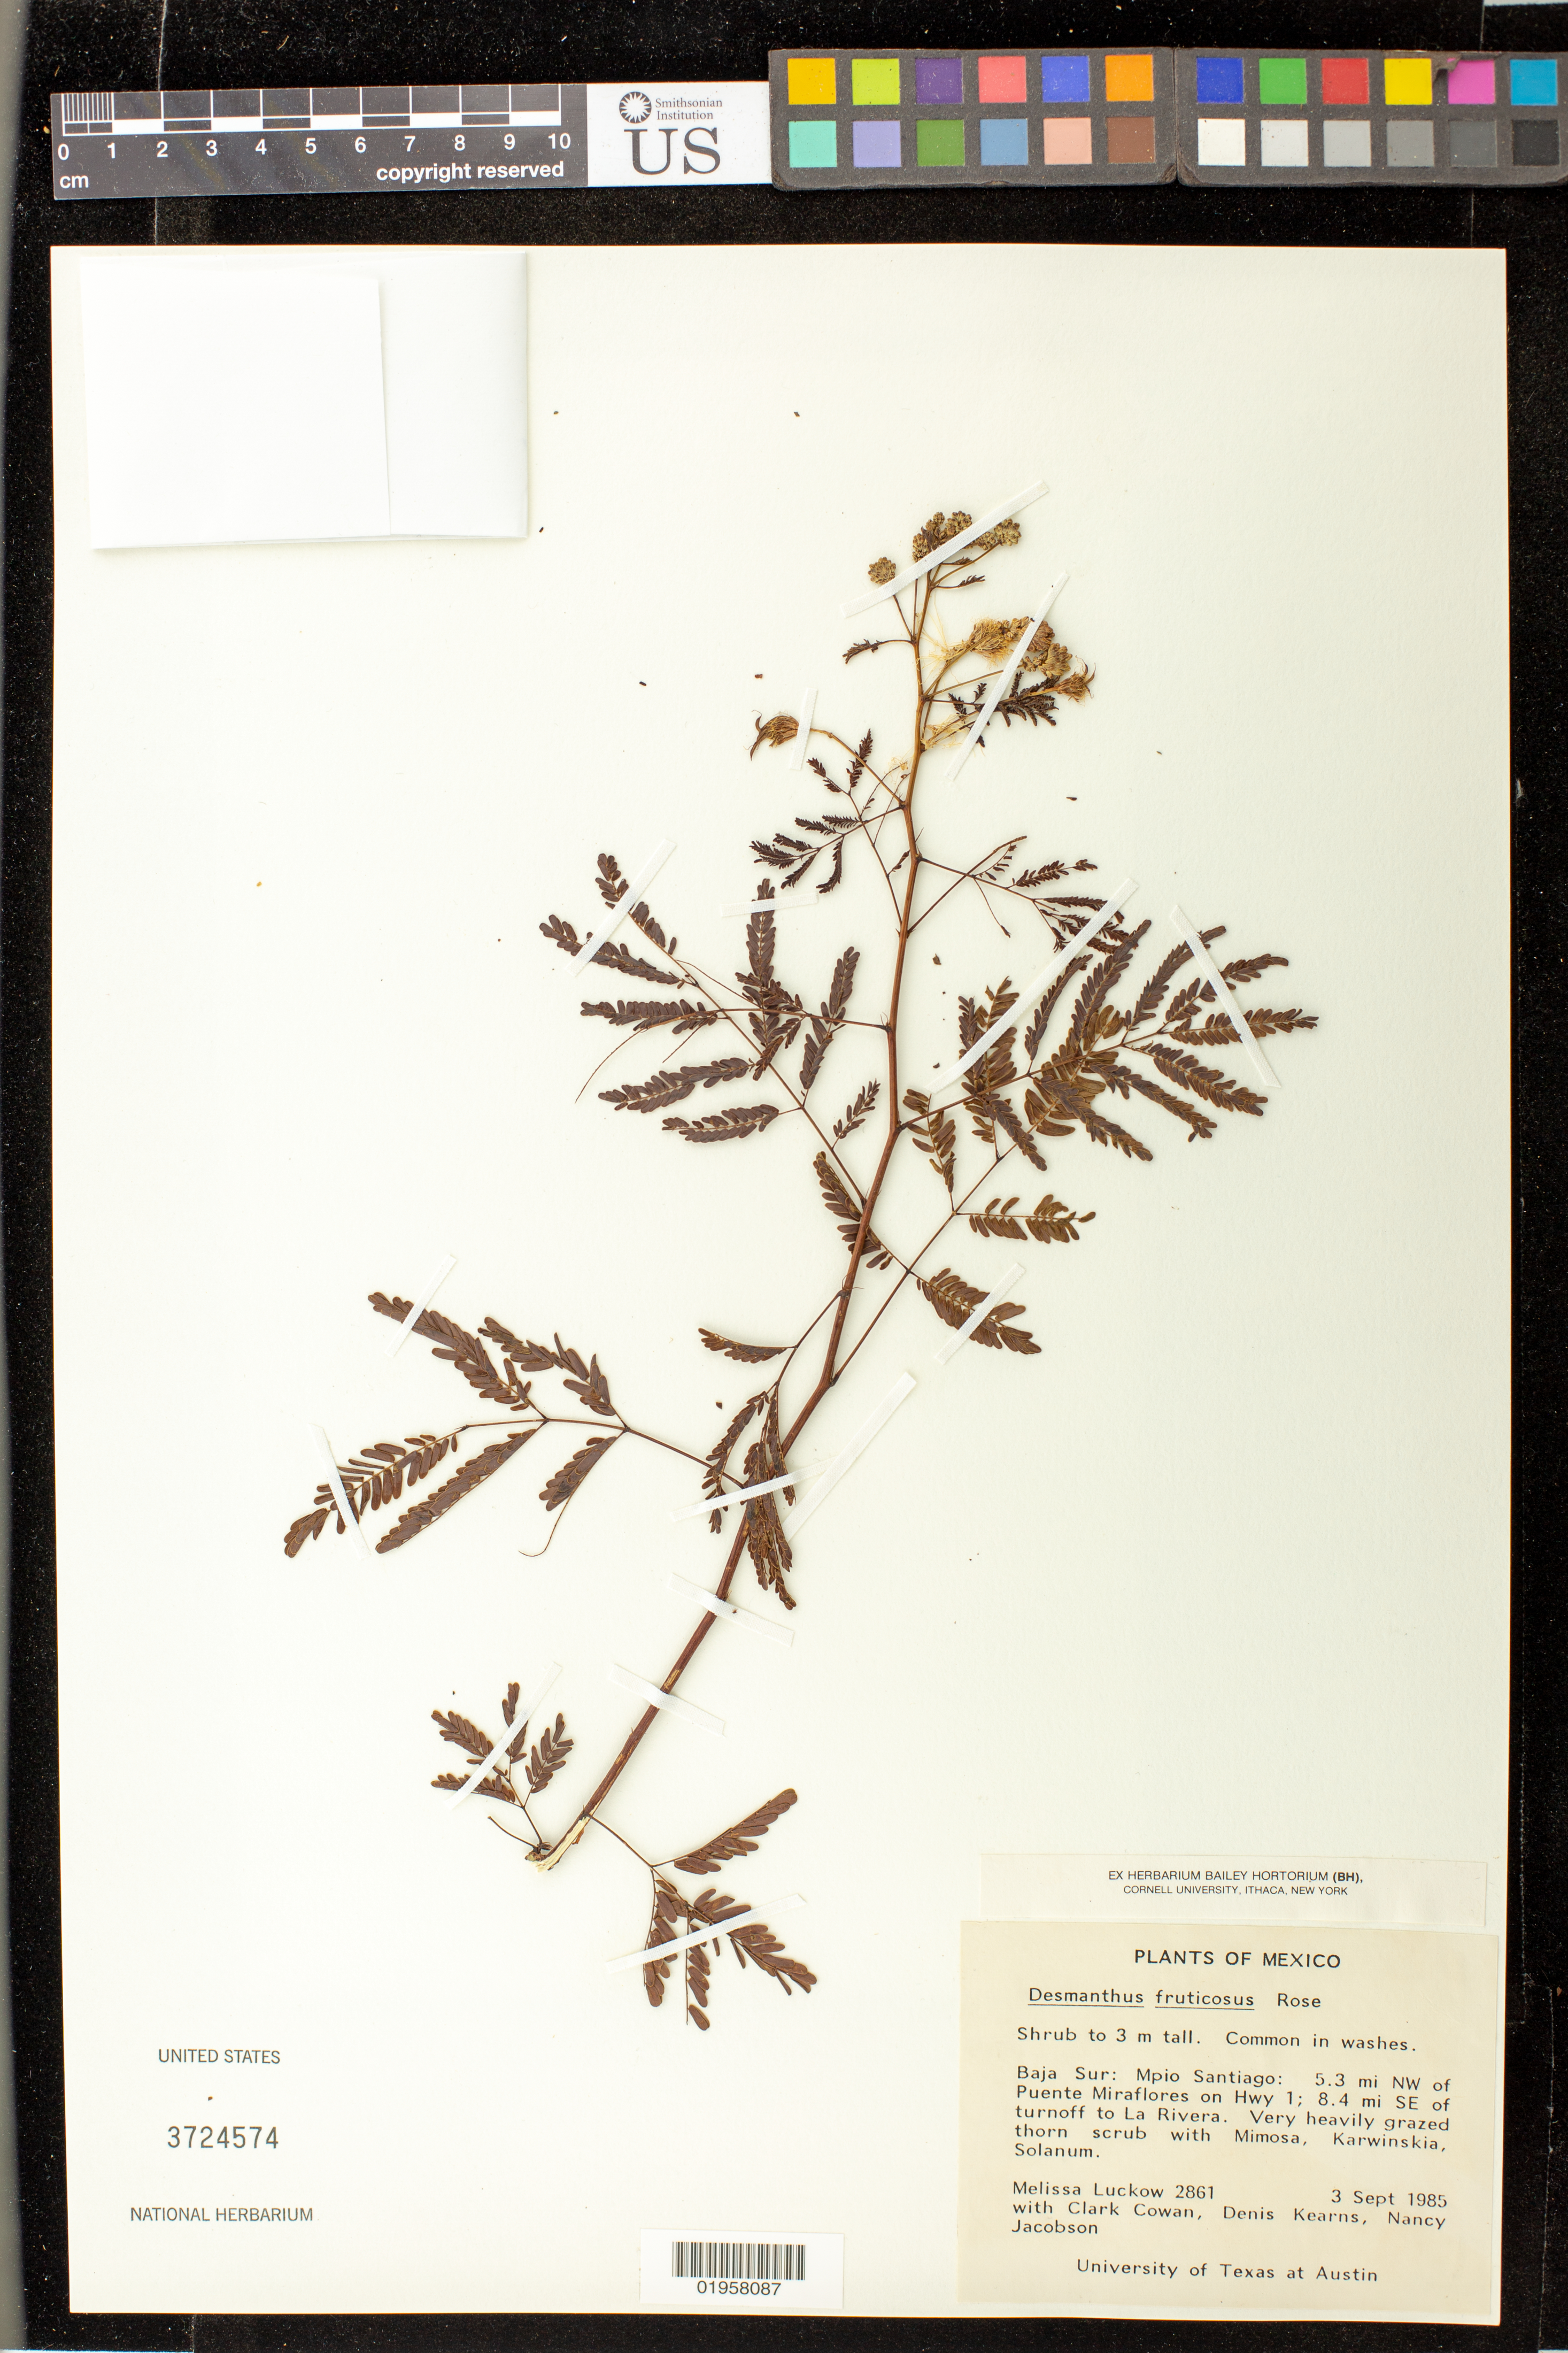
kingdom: Plantae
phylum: Tracheophyta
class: Magnoliopsida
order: Fabales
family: Fabaceae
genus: Desmanthus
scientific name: Desmanthus fruticosus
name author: Rose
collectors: M. A. Luckow, C. P. Cowan, D. Kearns & N. Jacobson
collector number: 2861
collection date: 1985-09-03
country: Mexico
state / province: Baja California Sur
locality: Mpio Santiago: 5.3 miles NW of Puente Miraflores on Hwy. 1; 8.4 miles SE of turnoff to La Rivera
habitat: Very heavily grazed thorn scrub with Mimosa, Karwinskia, Solanum. Common in washes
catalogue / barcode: US 3724574